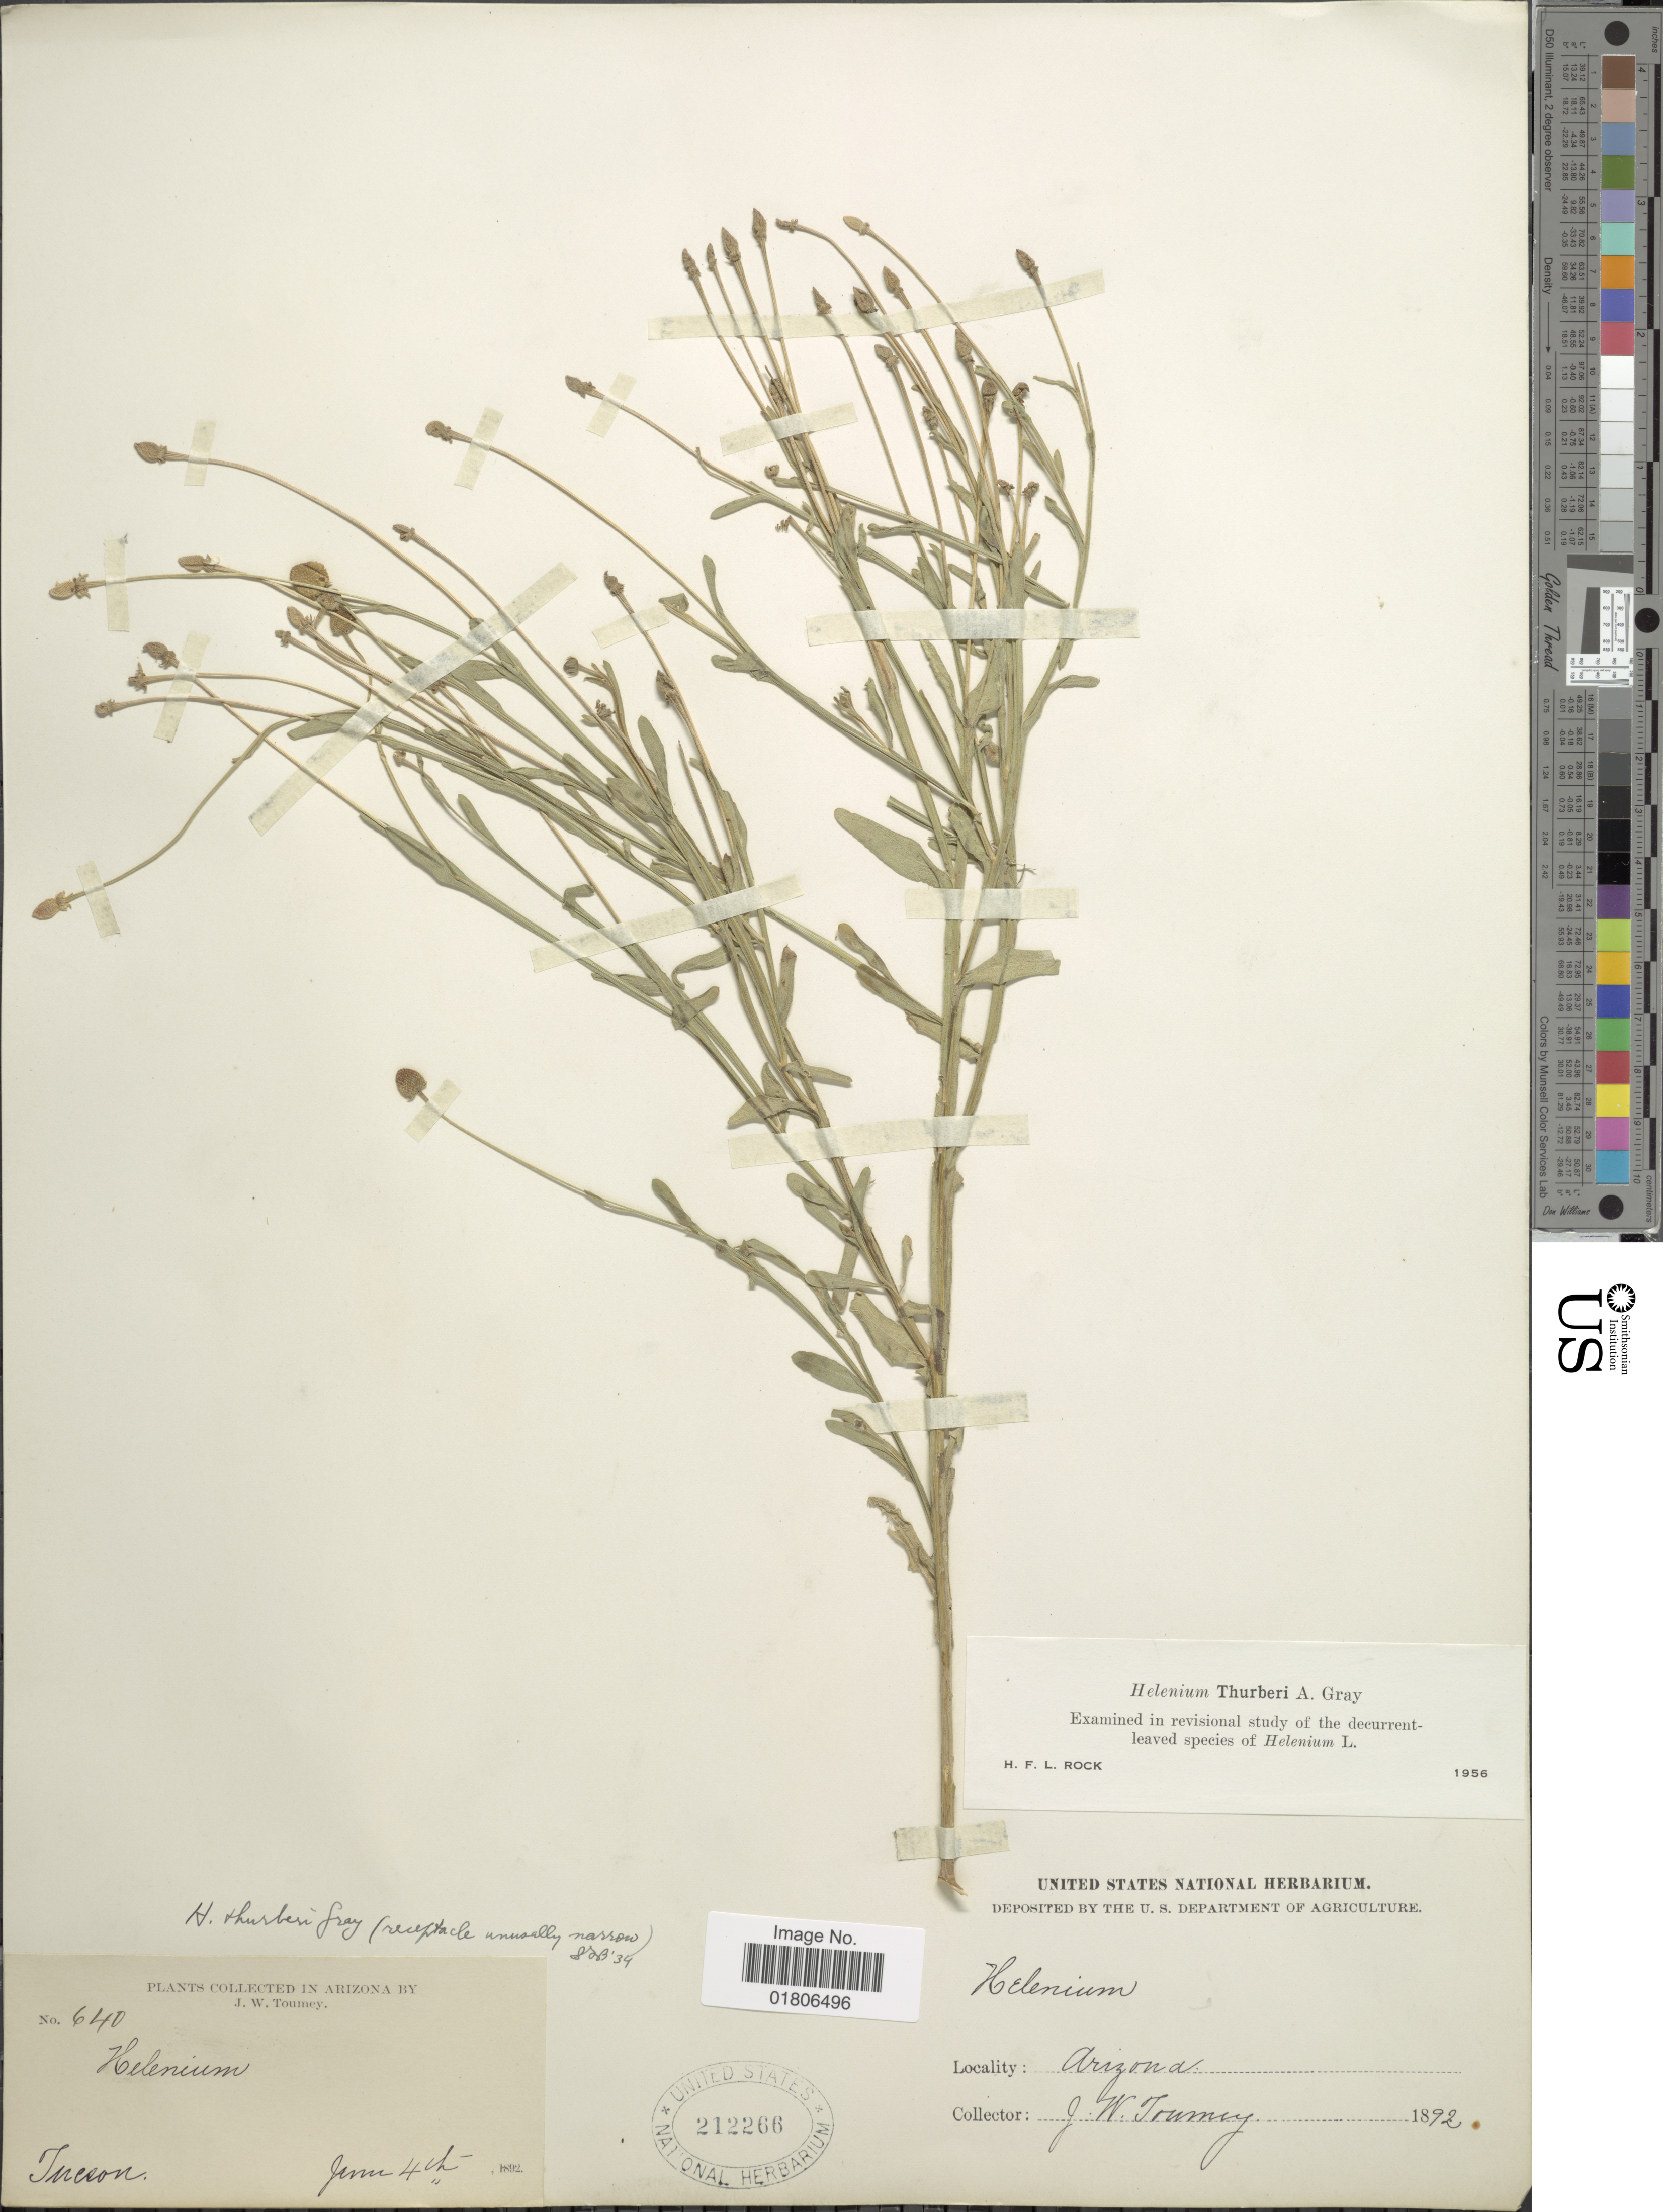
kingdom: Plantae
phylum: Tracheophyta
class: Magnoliopsida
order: Asterales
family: Asteraceae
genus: Helenium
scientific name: Helenium thurberi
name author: A. Gray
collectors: J. Tourney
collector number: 640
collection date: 1892-06-04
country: United States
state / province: Arizona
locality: In Arizona Bay, Tucson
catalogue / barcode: US 212266